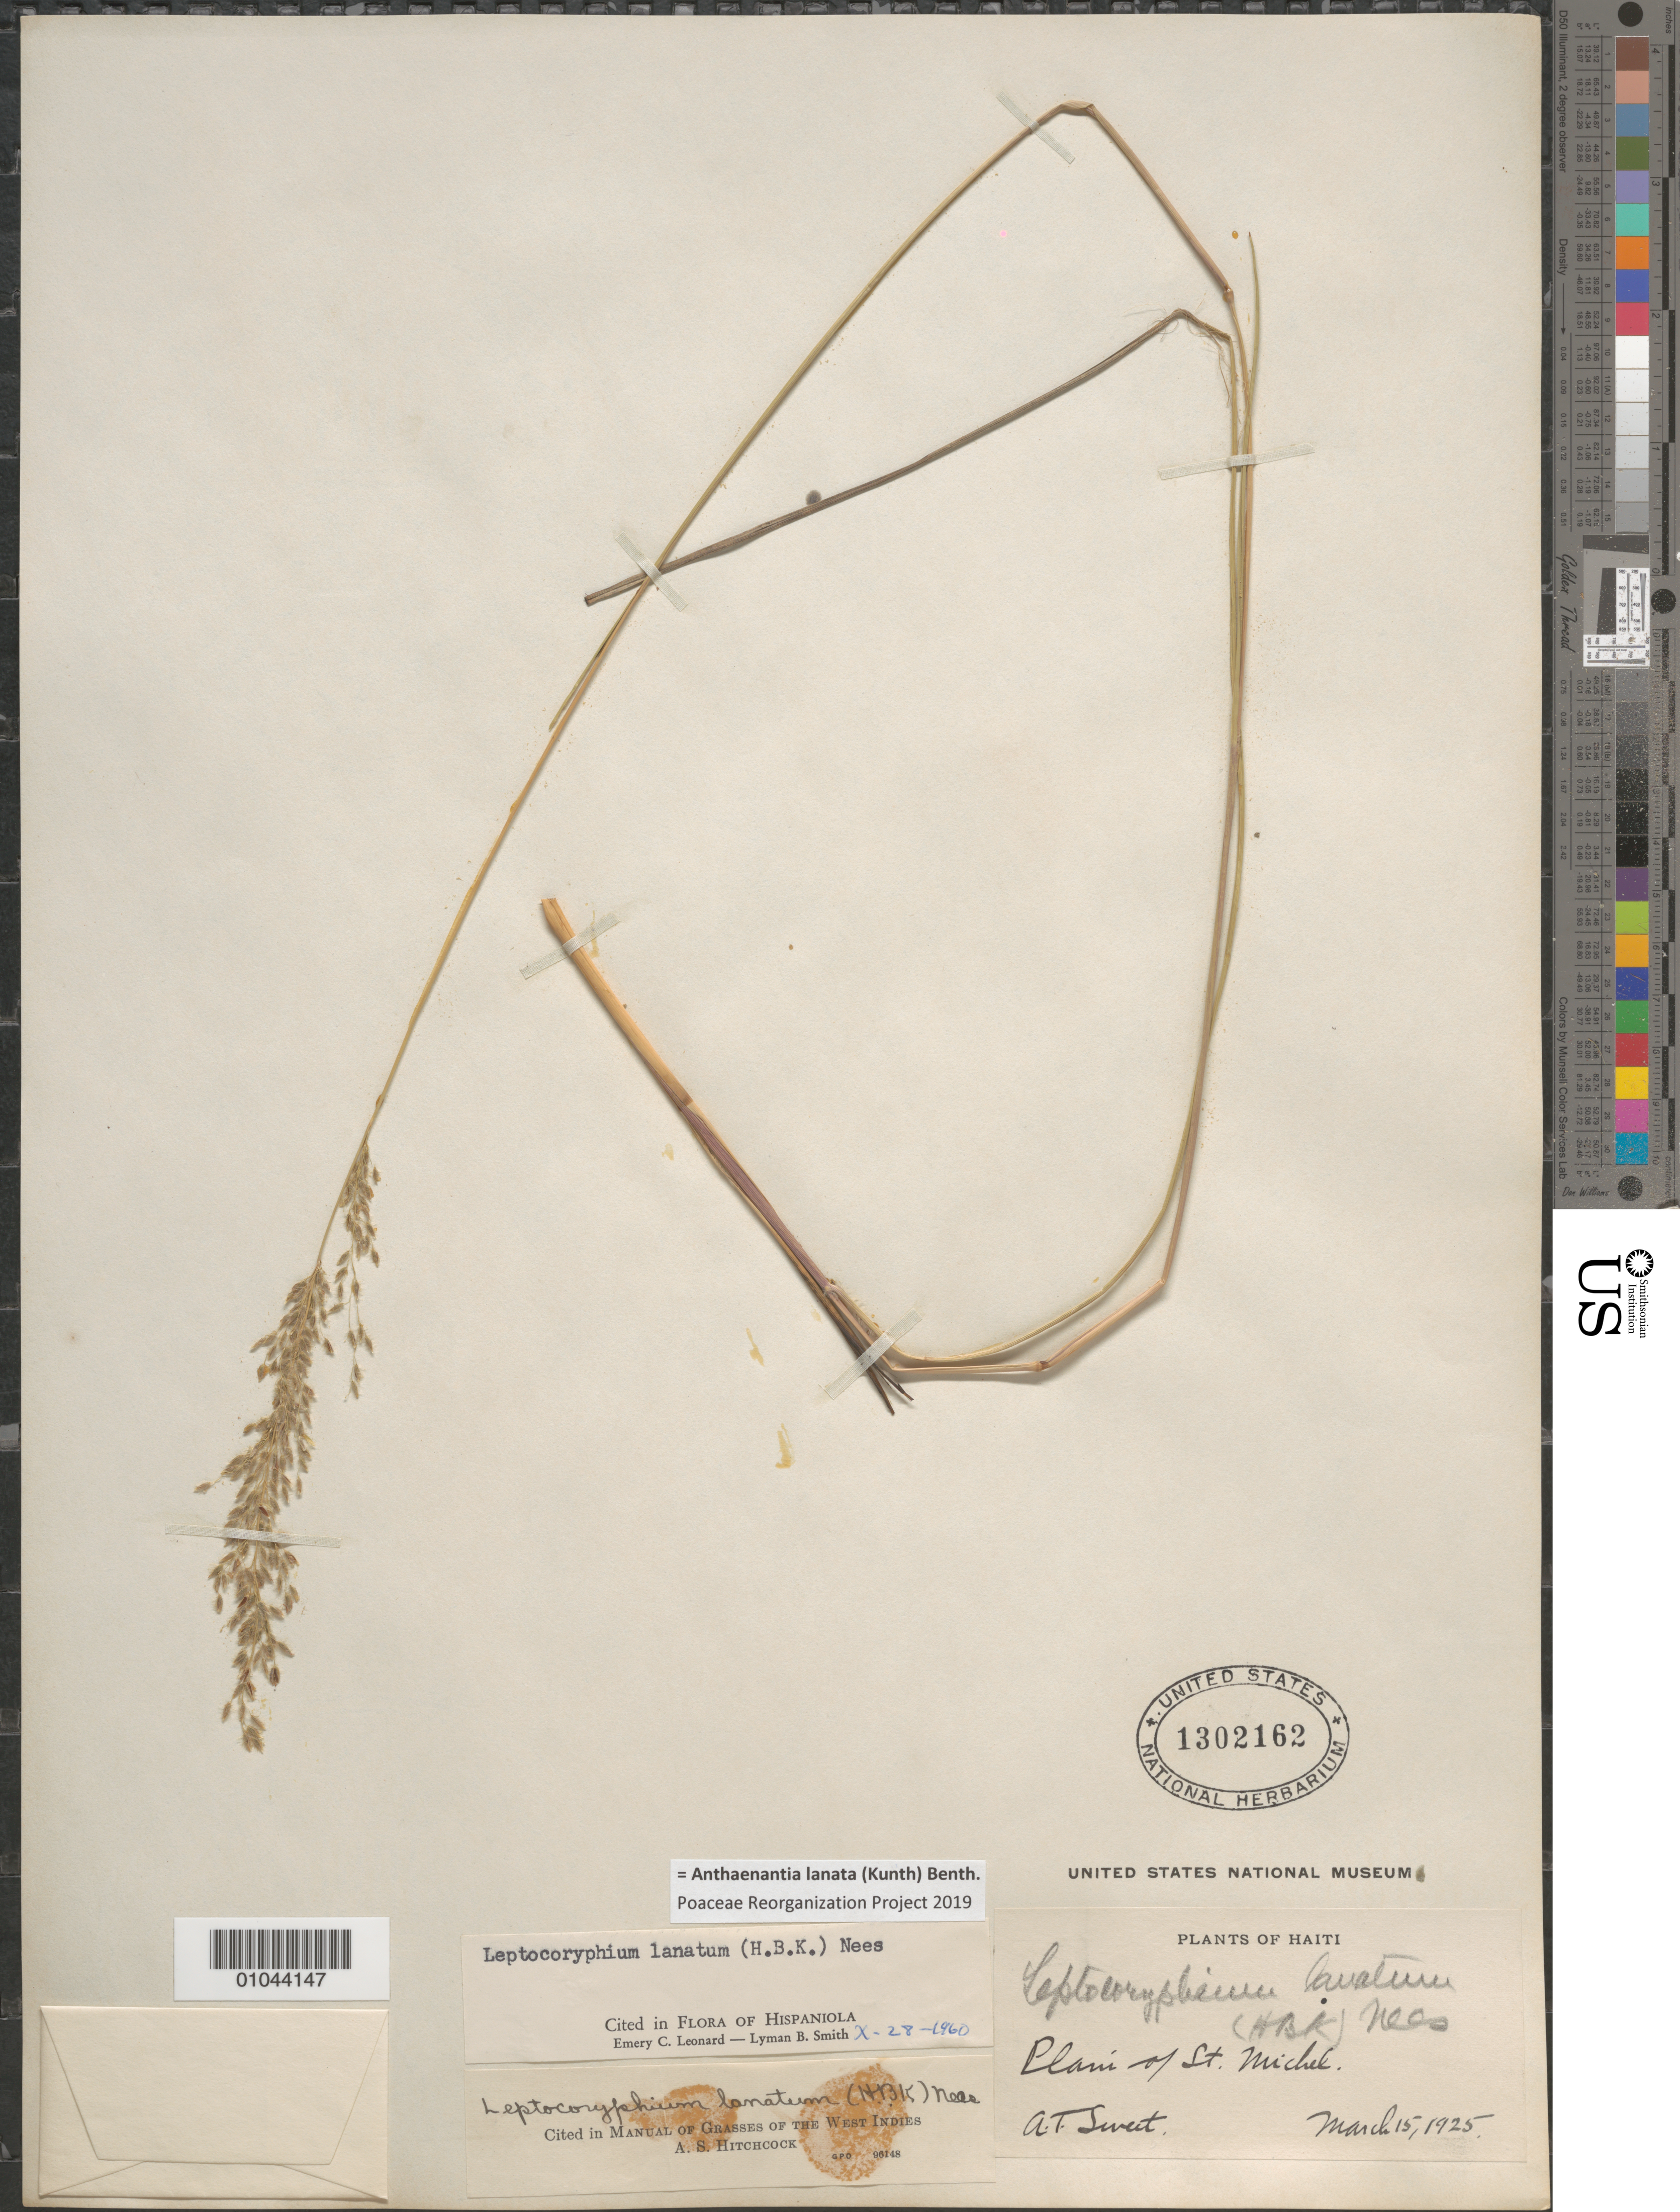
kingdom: Plantae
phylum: Tracheophyta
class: Liliopsida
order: Poales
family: Poaceae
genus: Leptocoryphium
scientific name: Leptocoryphium lanatum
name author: (Kunth) Nees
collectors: A. T. Sweet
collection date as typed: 15 Mar 1925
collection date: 1925-03-15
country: Haiti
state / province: Nord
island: Hispaniola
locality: Plains of St. Michel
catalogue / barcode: US 1302162